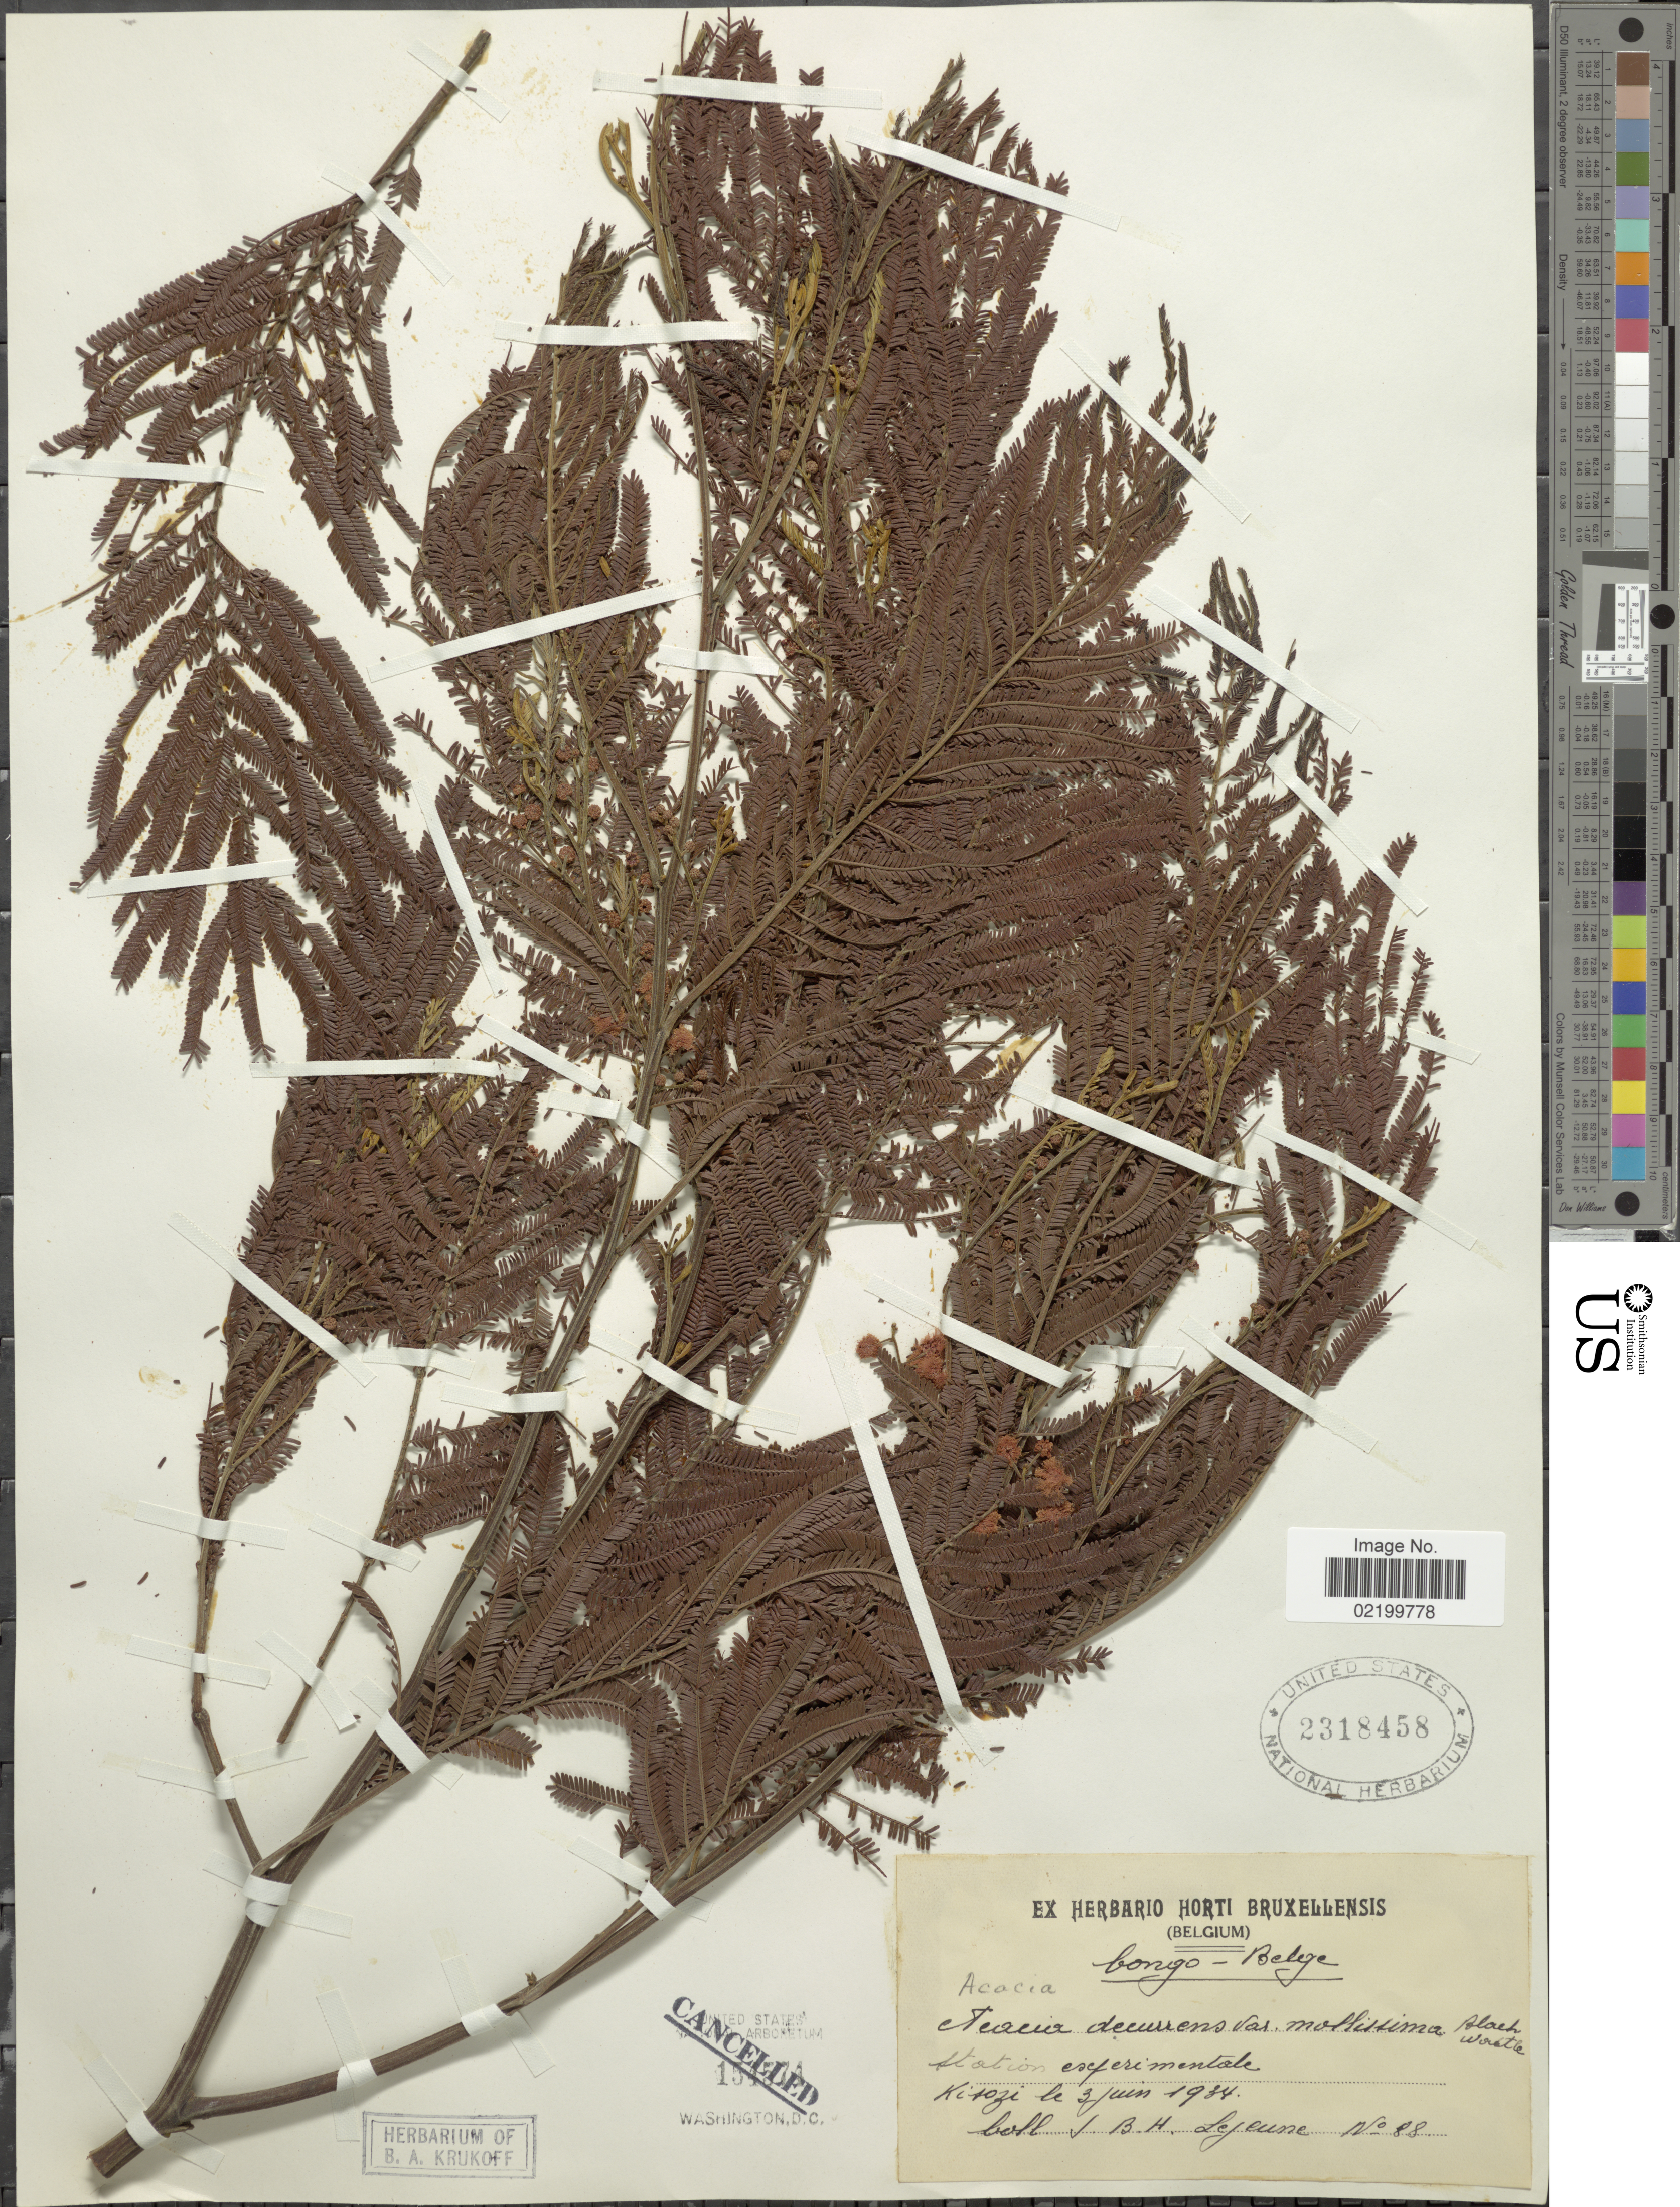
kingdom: Plantae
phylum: Tracheophyta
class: Magnoliopsida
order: Fabales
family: Fabaceae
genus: Acacia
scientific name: Acacia decurrens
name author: (J.C. Wendl.) Willd.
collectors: J. Lejeune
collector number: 88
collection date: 1934-06-03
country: Congo, Democratic Republic of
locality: Congo- Belge. Station Experimentale Kisozi.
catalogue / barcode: US 2318458